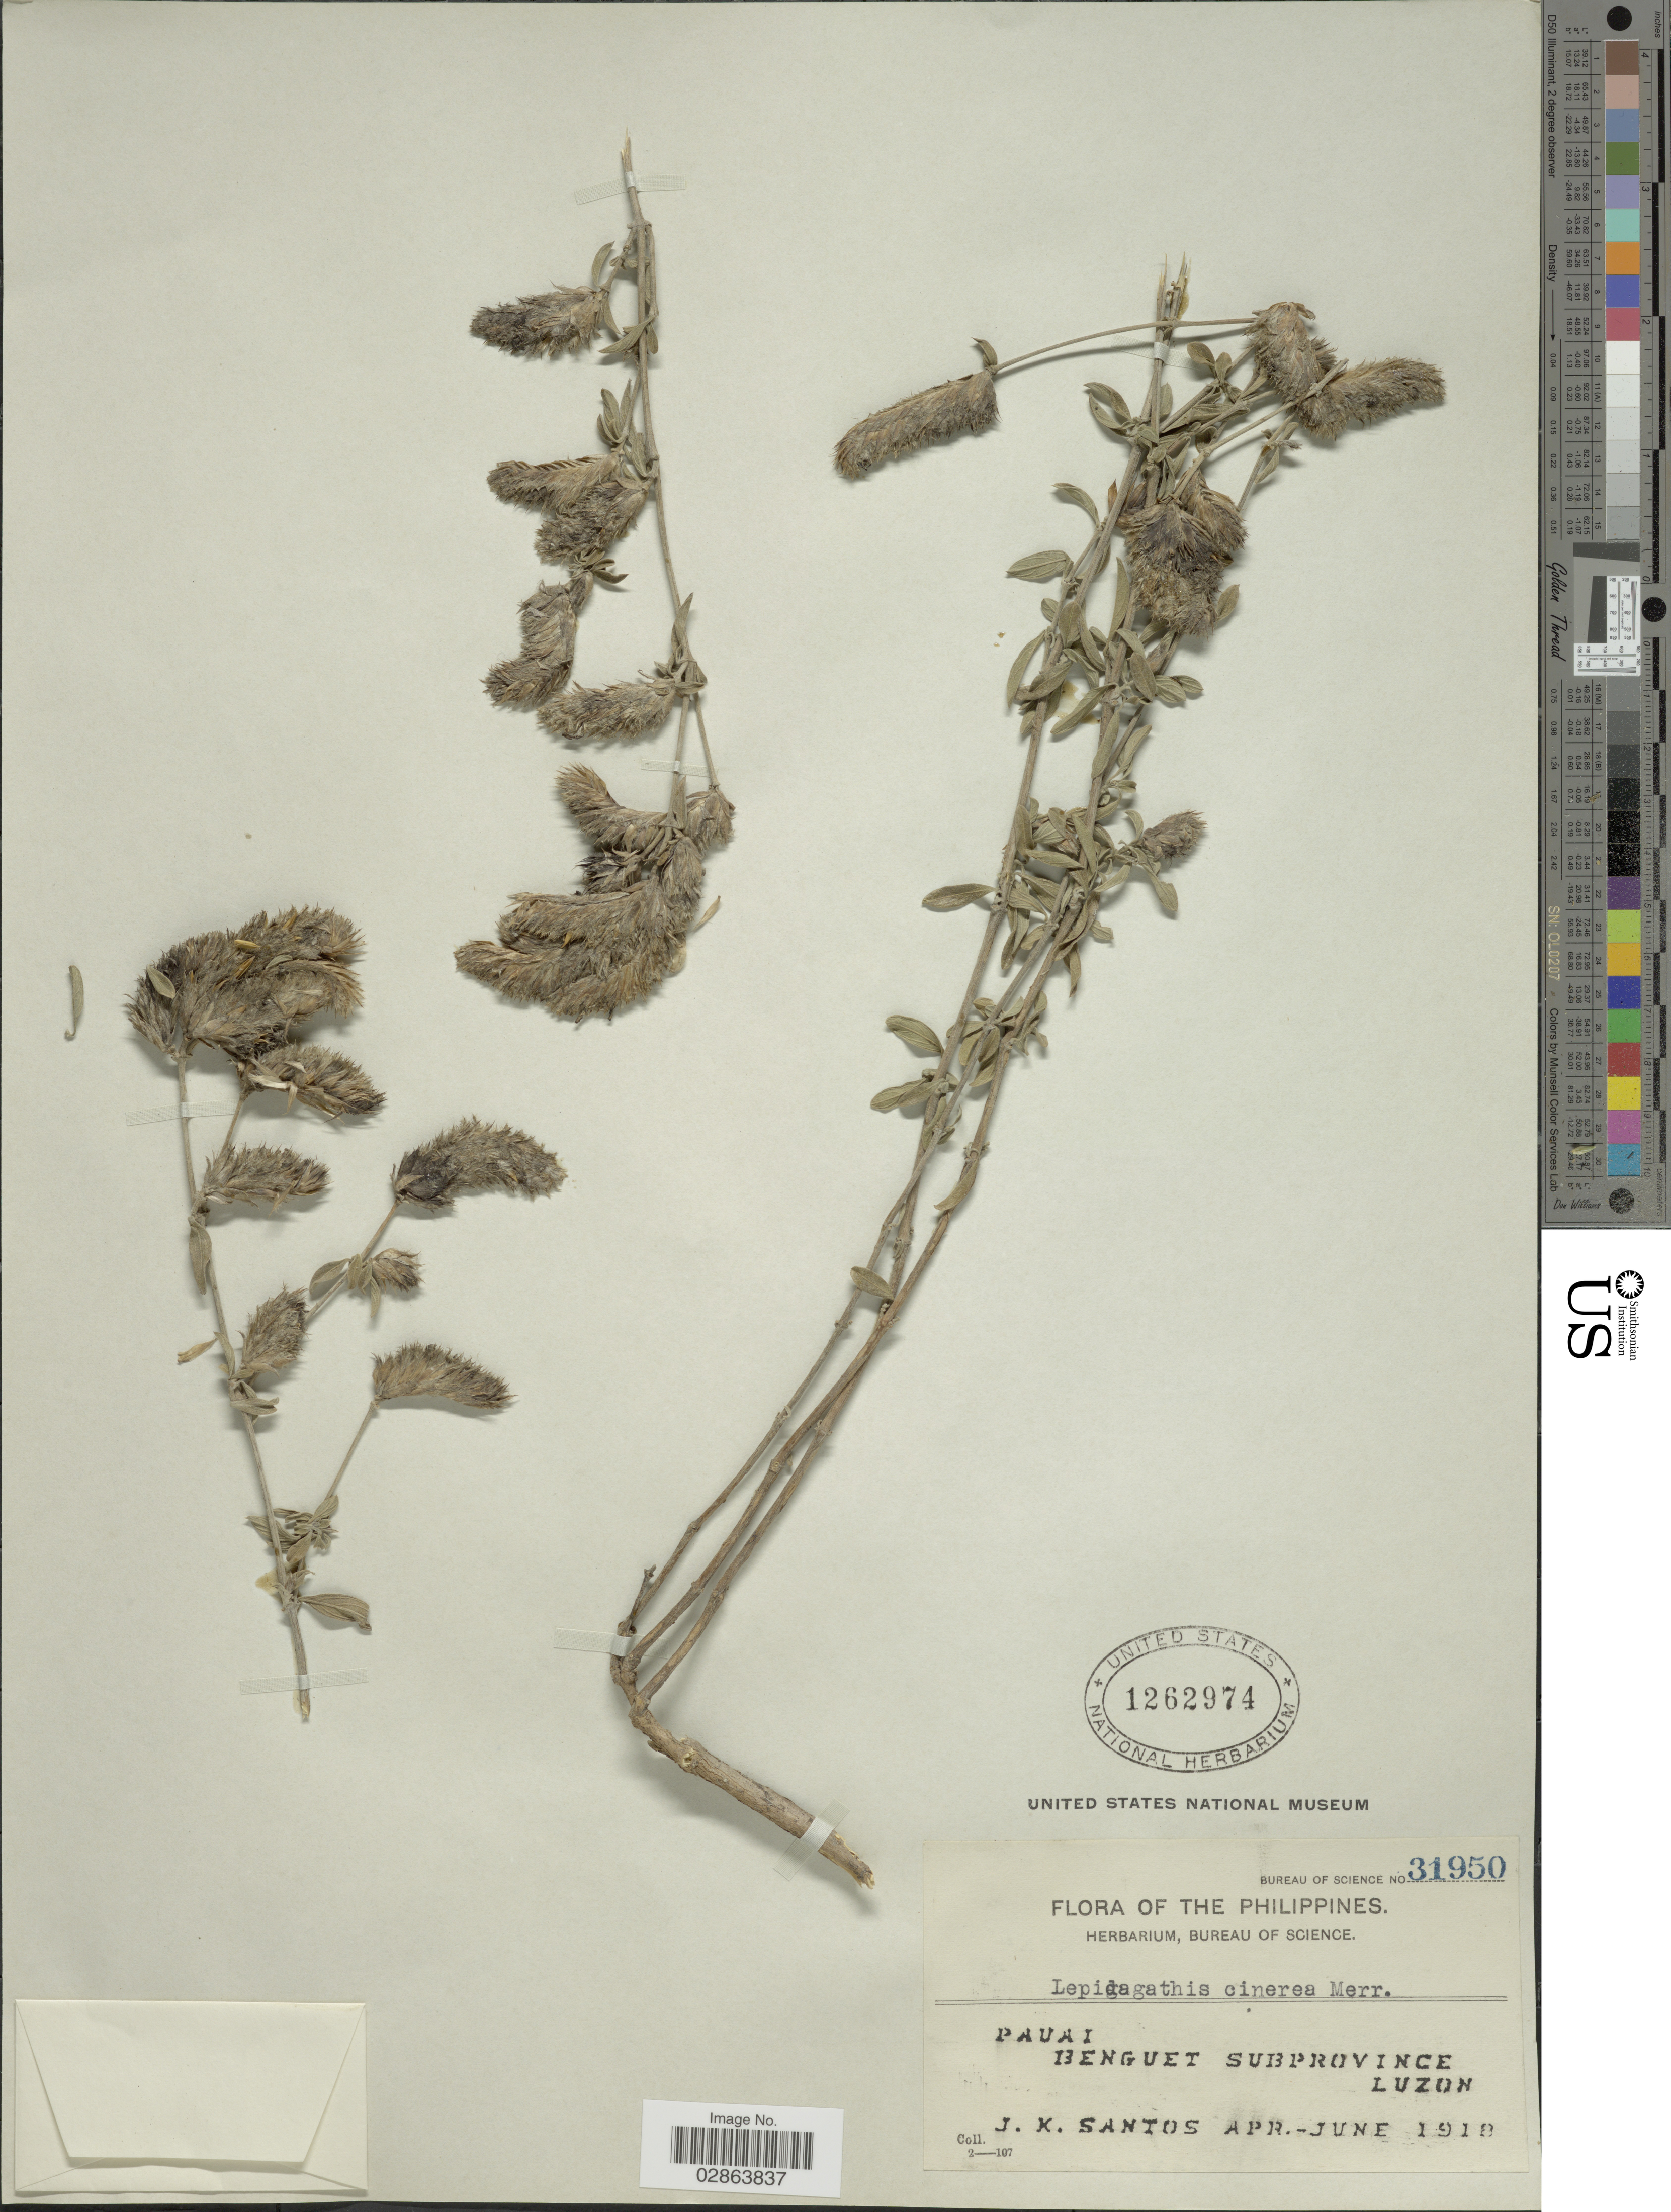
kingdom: Plantae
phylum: Tracheophyta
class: Magnoliopsida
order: Lamiales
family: Acanthaceae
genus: Lepidagathis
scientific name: Lepidagathis cinerea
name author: Merr.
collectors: J. K. Santos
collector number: Bureau of Science 31950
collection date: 1918-04/1918-06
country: Philippines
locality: Pauai, Benguet Subprovince, Luzon.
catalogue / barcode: US 1262974